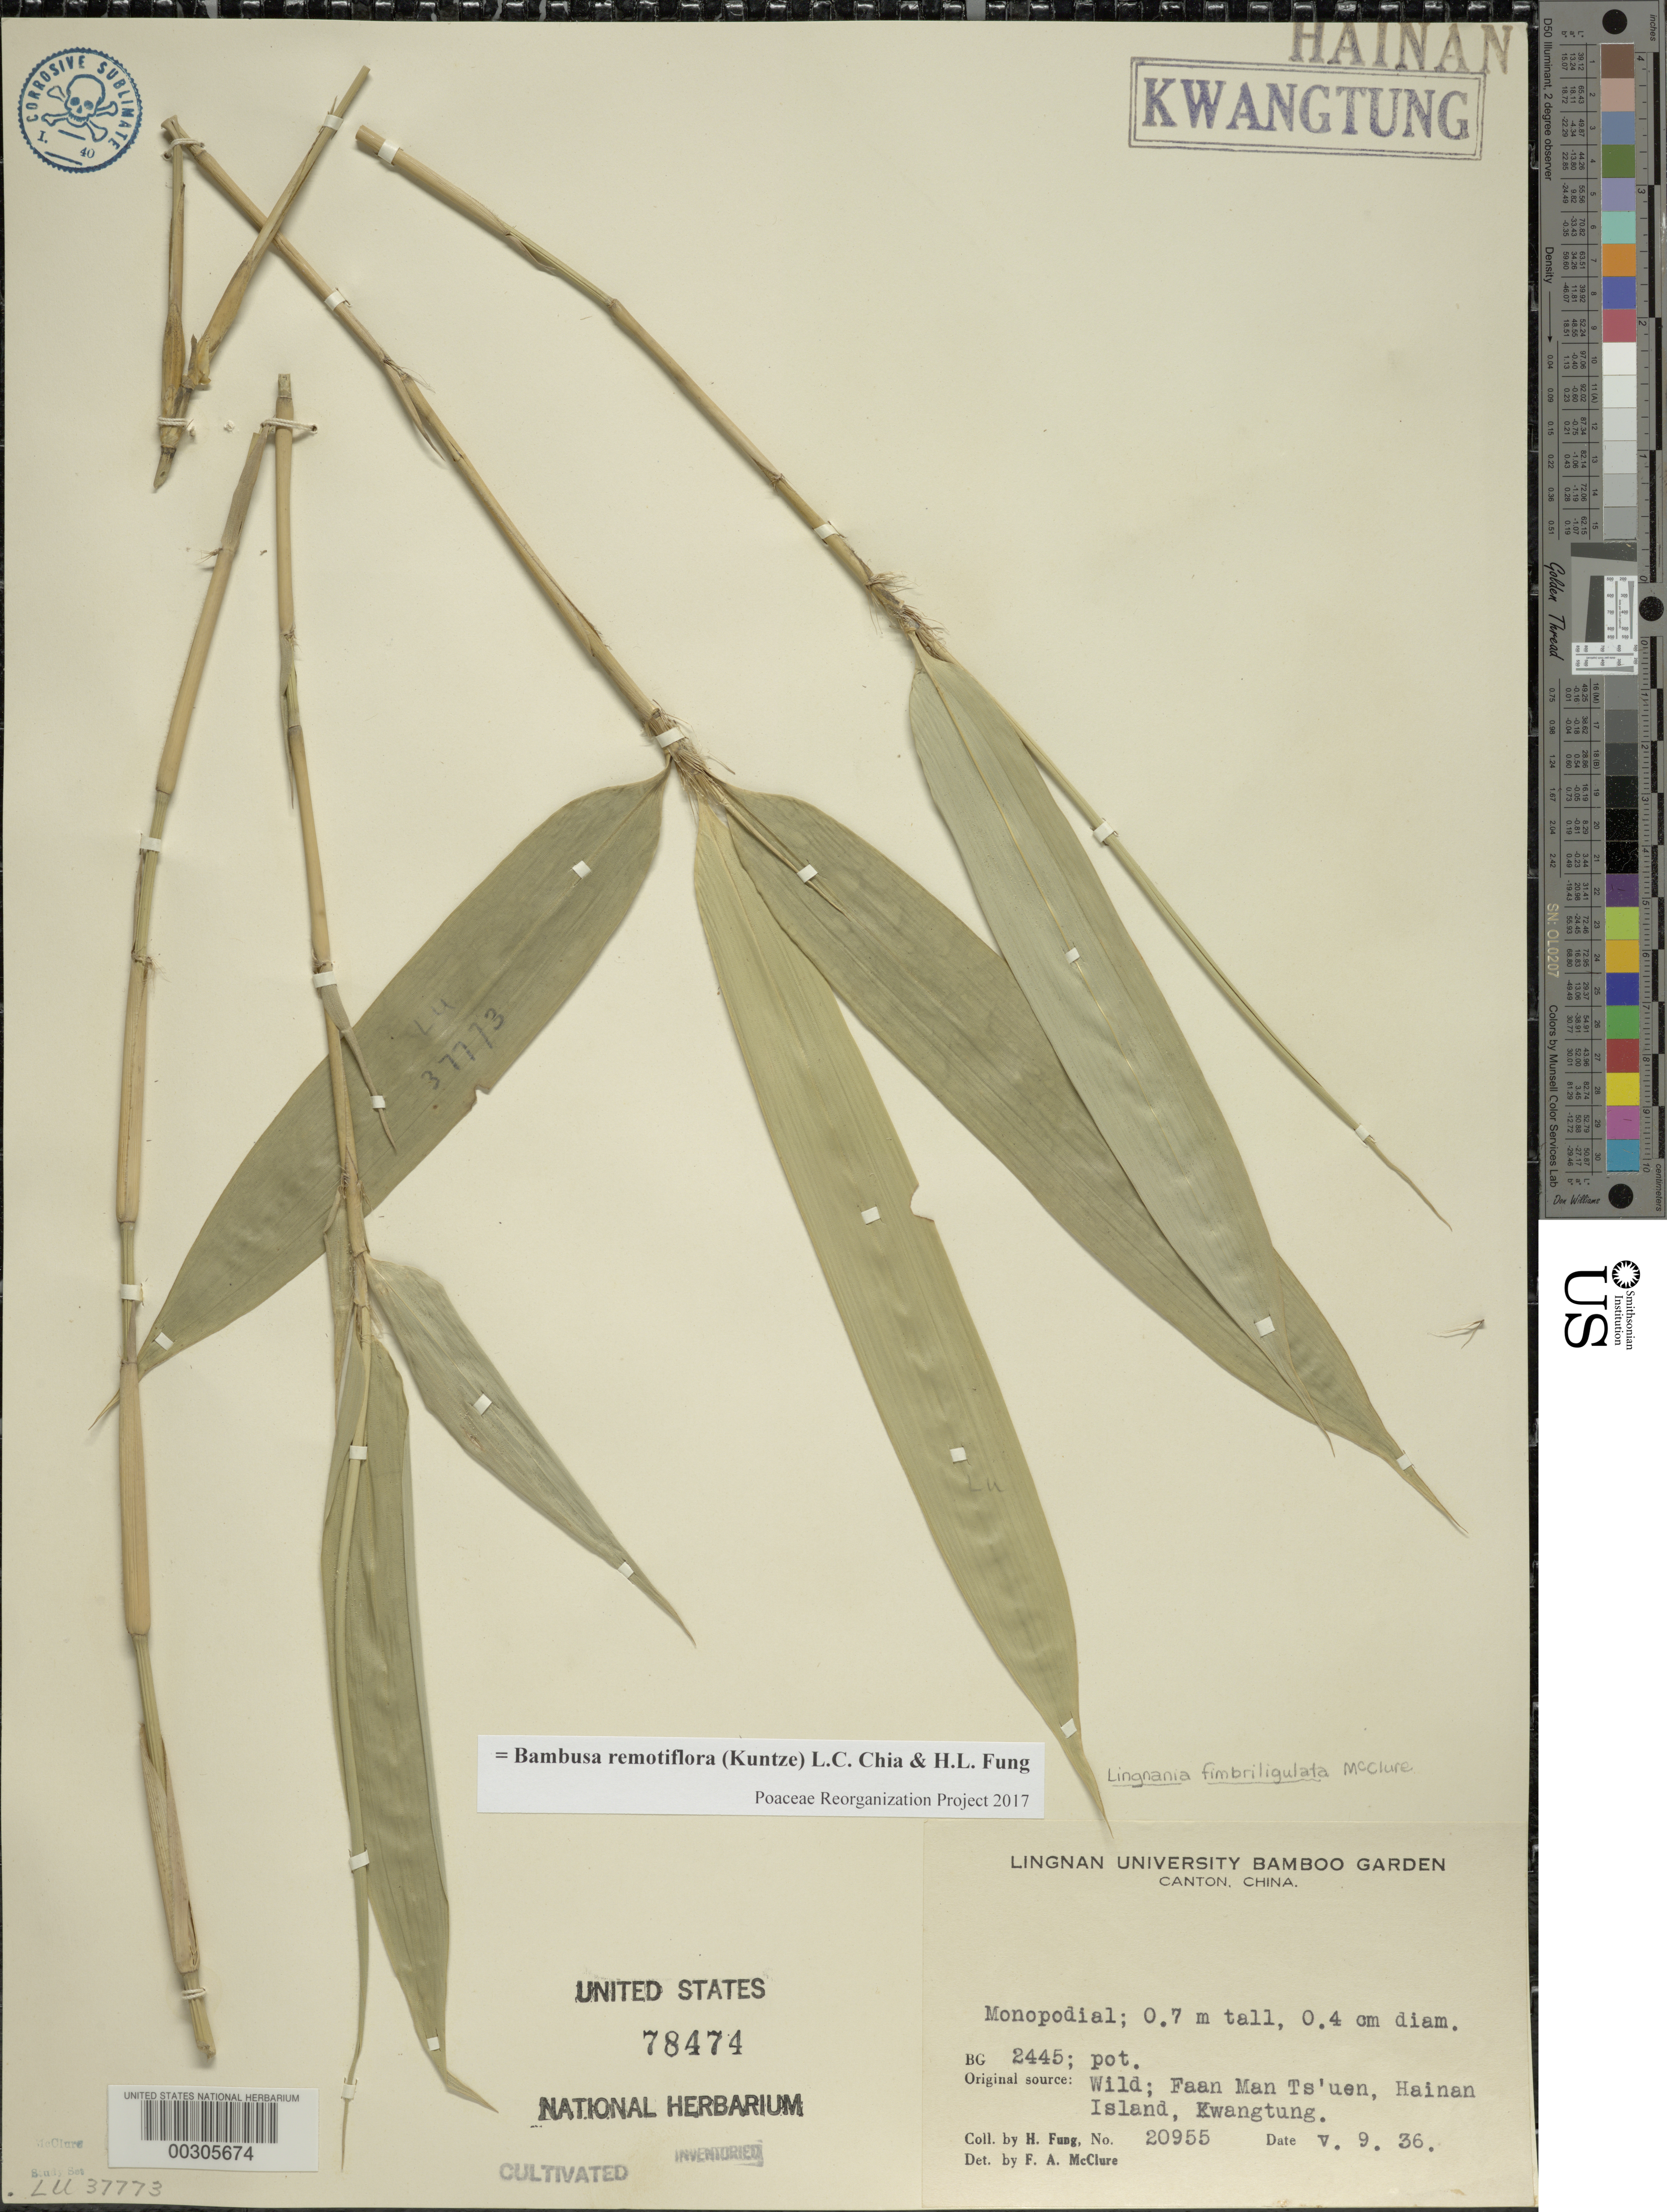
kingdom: Plantae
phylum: Tracheophyta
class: Liliopsida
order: Poales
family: Poaceae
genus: Bambusa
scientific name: Bambusa remotiflora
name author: (Kuntze) Chia & H.L. Fung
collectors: H. L. Fung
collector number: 20955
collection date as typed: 09 May 1936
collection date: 1936-05-09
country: China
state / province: Guangdong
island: Honam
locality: Lingnan univ. bg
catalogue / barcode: US 78474